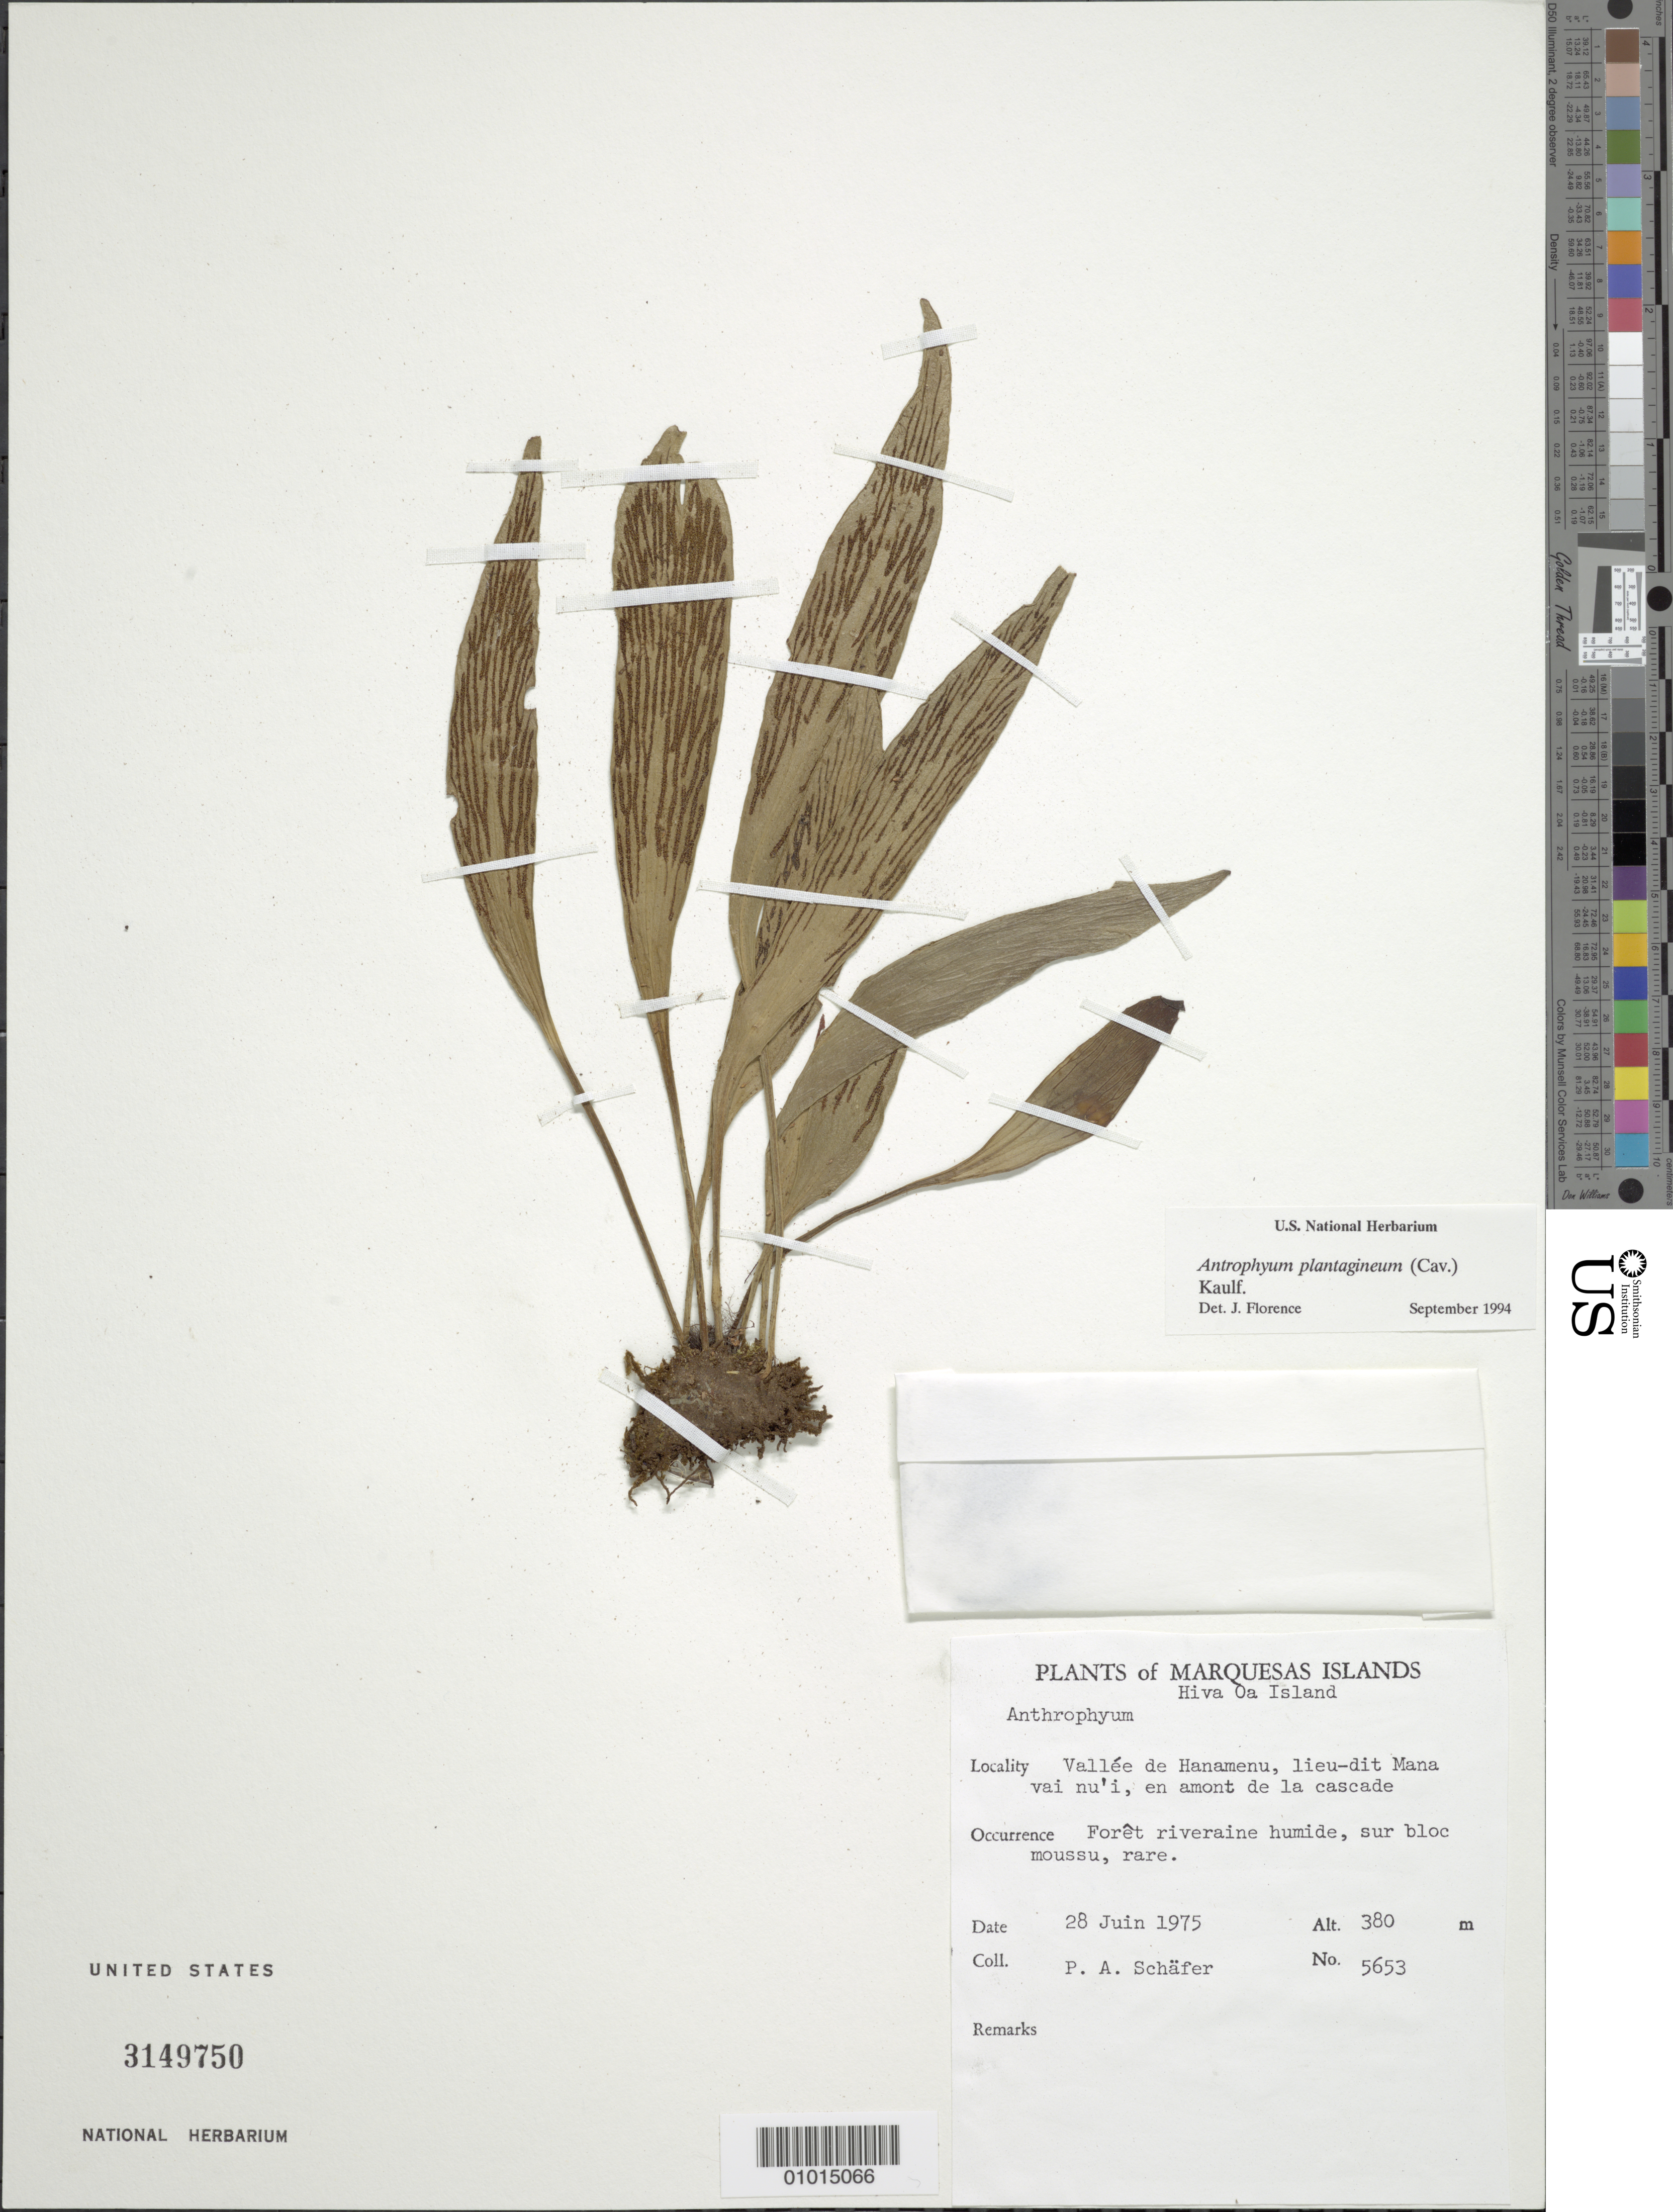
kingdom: Plantae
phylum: Tracheophyta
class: Polypodiopsida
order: Polypodiales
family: Pteridaceae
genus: Antrophyum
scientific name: Antrophyum plantagineum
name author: (Cav.) Kaulf.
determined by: Florence, J.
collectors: P. A. Schäfer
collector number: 5653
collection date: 1975-06-28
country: French Polynesia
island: Hiva Oa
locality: Vallée de Hanamenu, lieu-dit Mana vai nu'i, en amont de la cascade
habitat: Forêt riveraine humide, sur bloc moussu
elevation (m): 380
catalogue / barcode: US 3149750